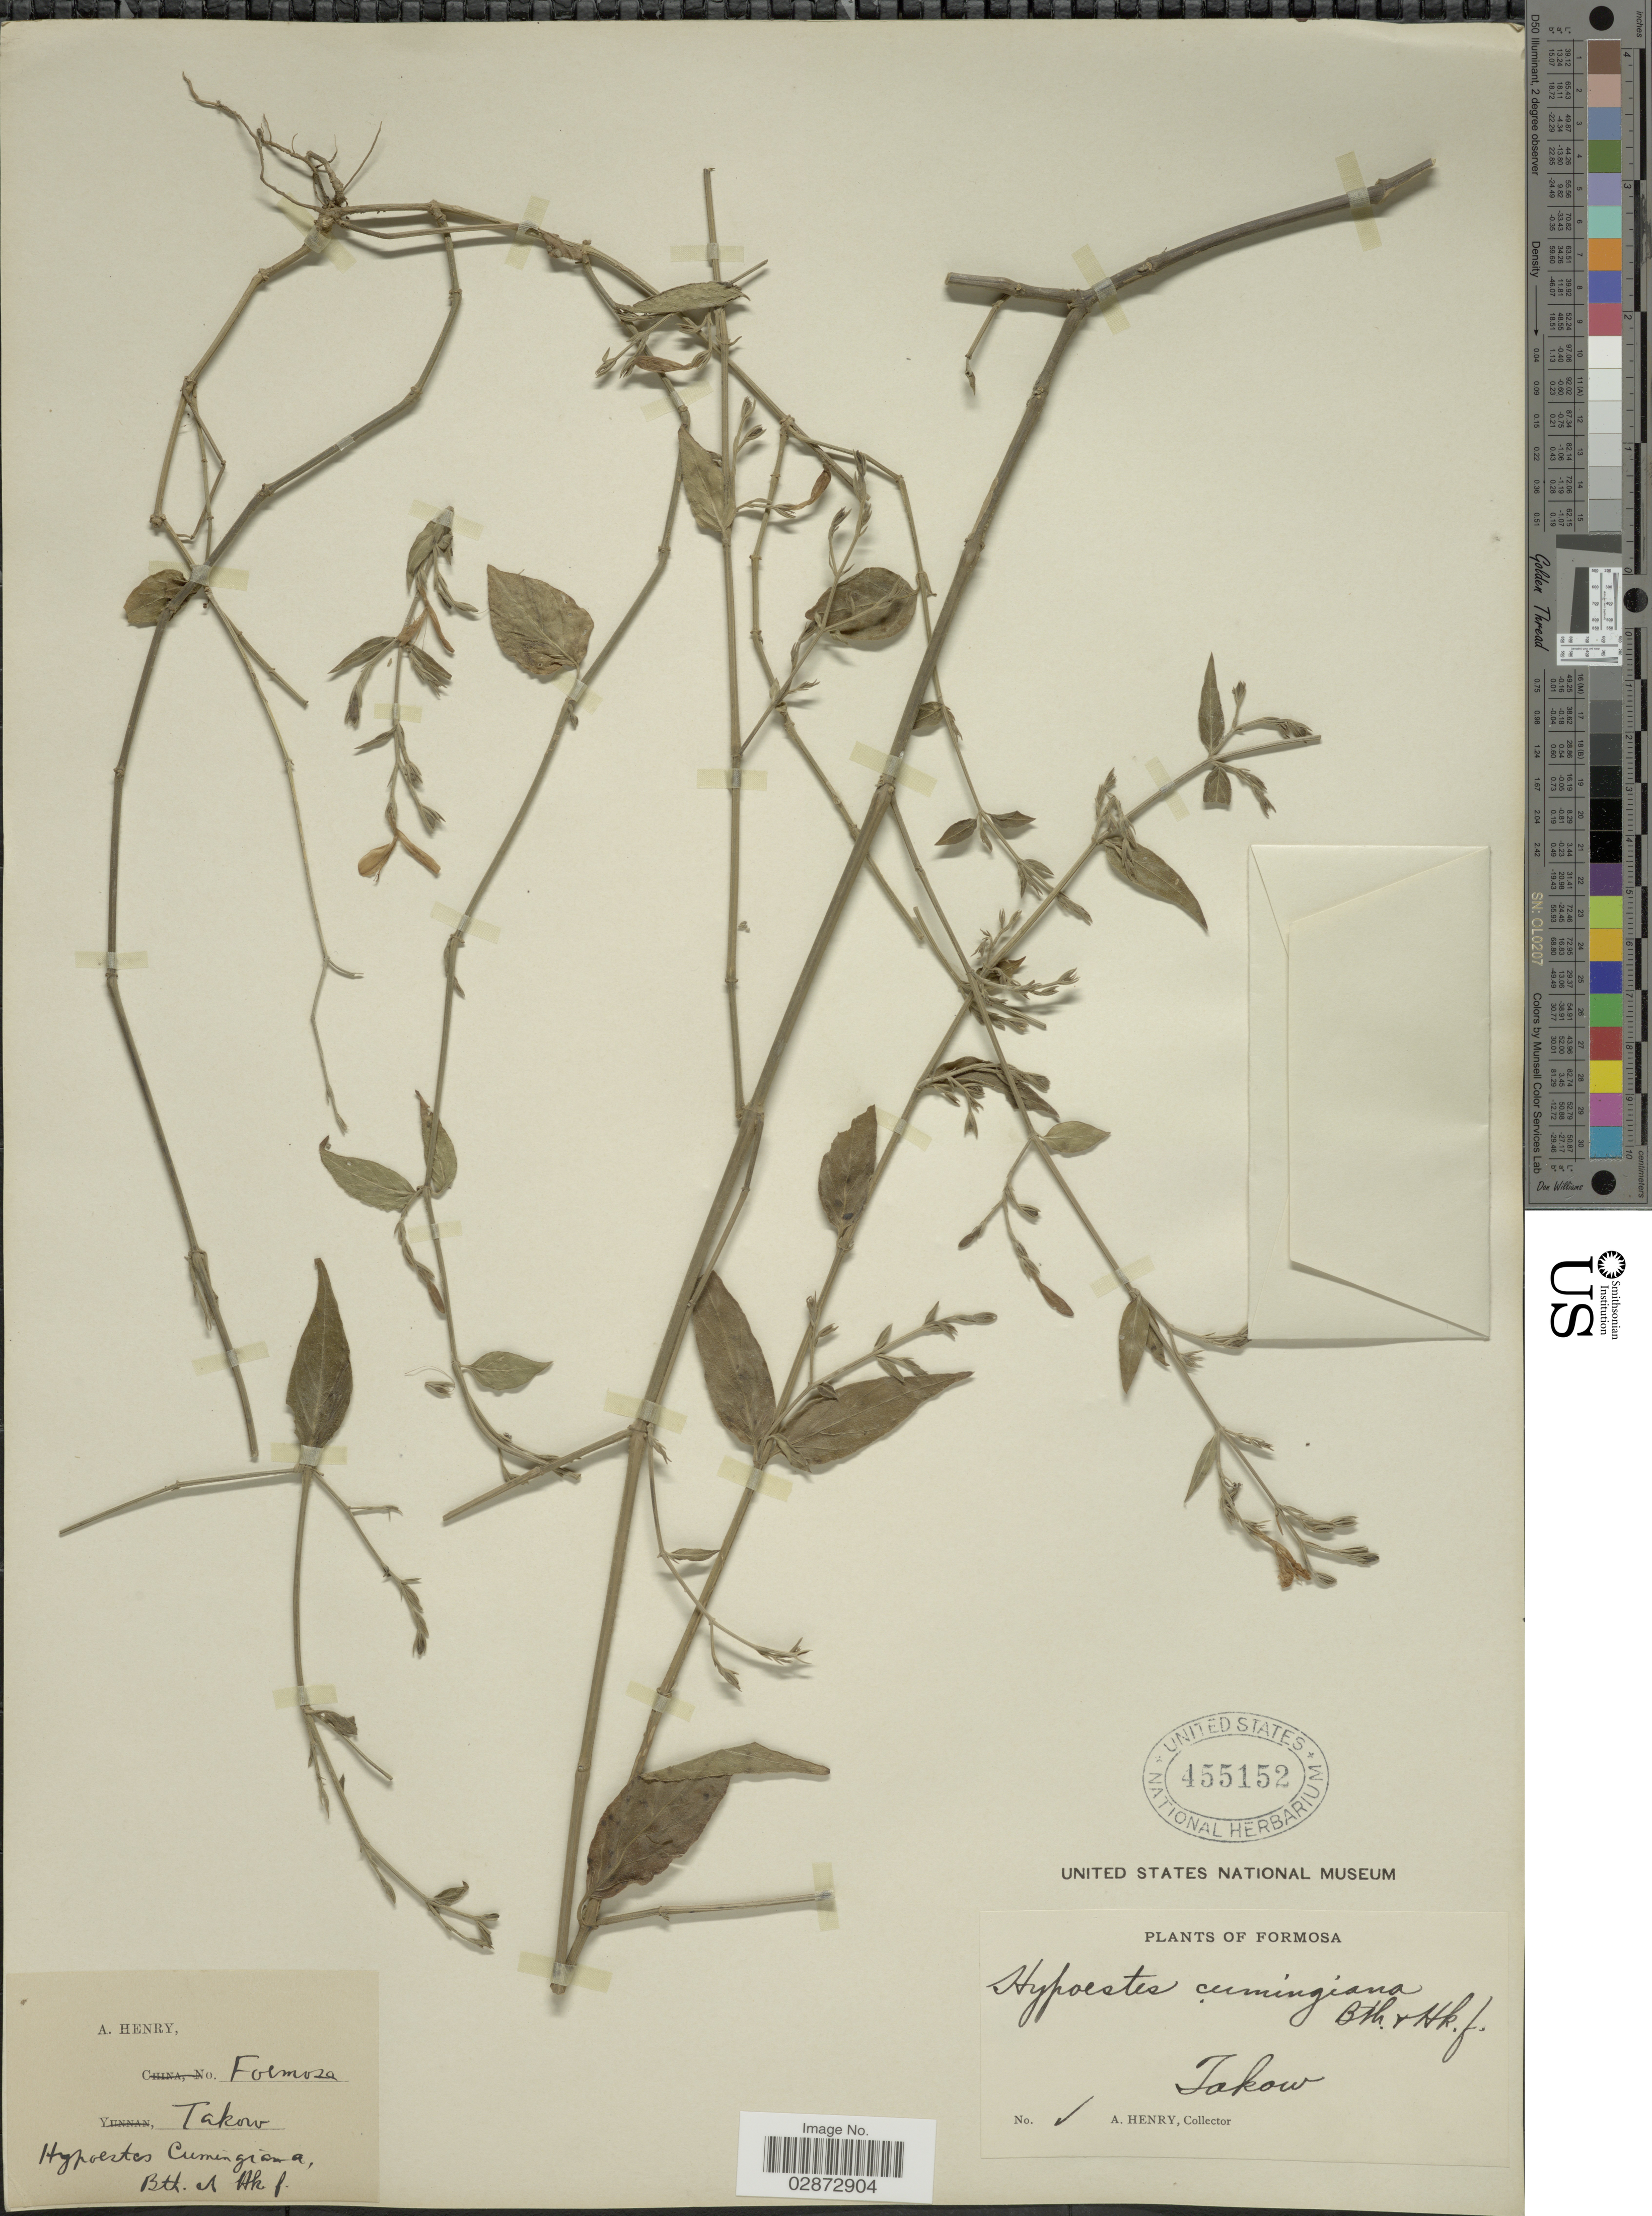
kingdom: Plantae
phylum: Tracheophyta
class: Magnoliopsida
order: Lamiales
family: Acanthaceae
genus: Hypoestes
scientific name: Hypoestes cumingiana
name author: (Nees) Benth. & Hook. f.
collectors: A. Henry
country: Taiwan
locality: Formosa, Takow.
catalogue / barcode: US 455152